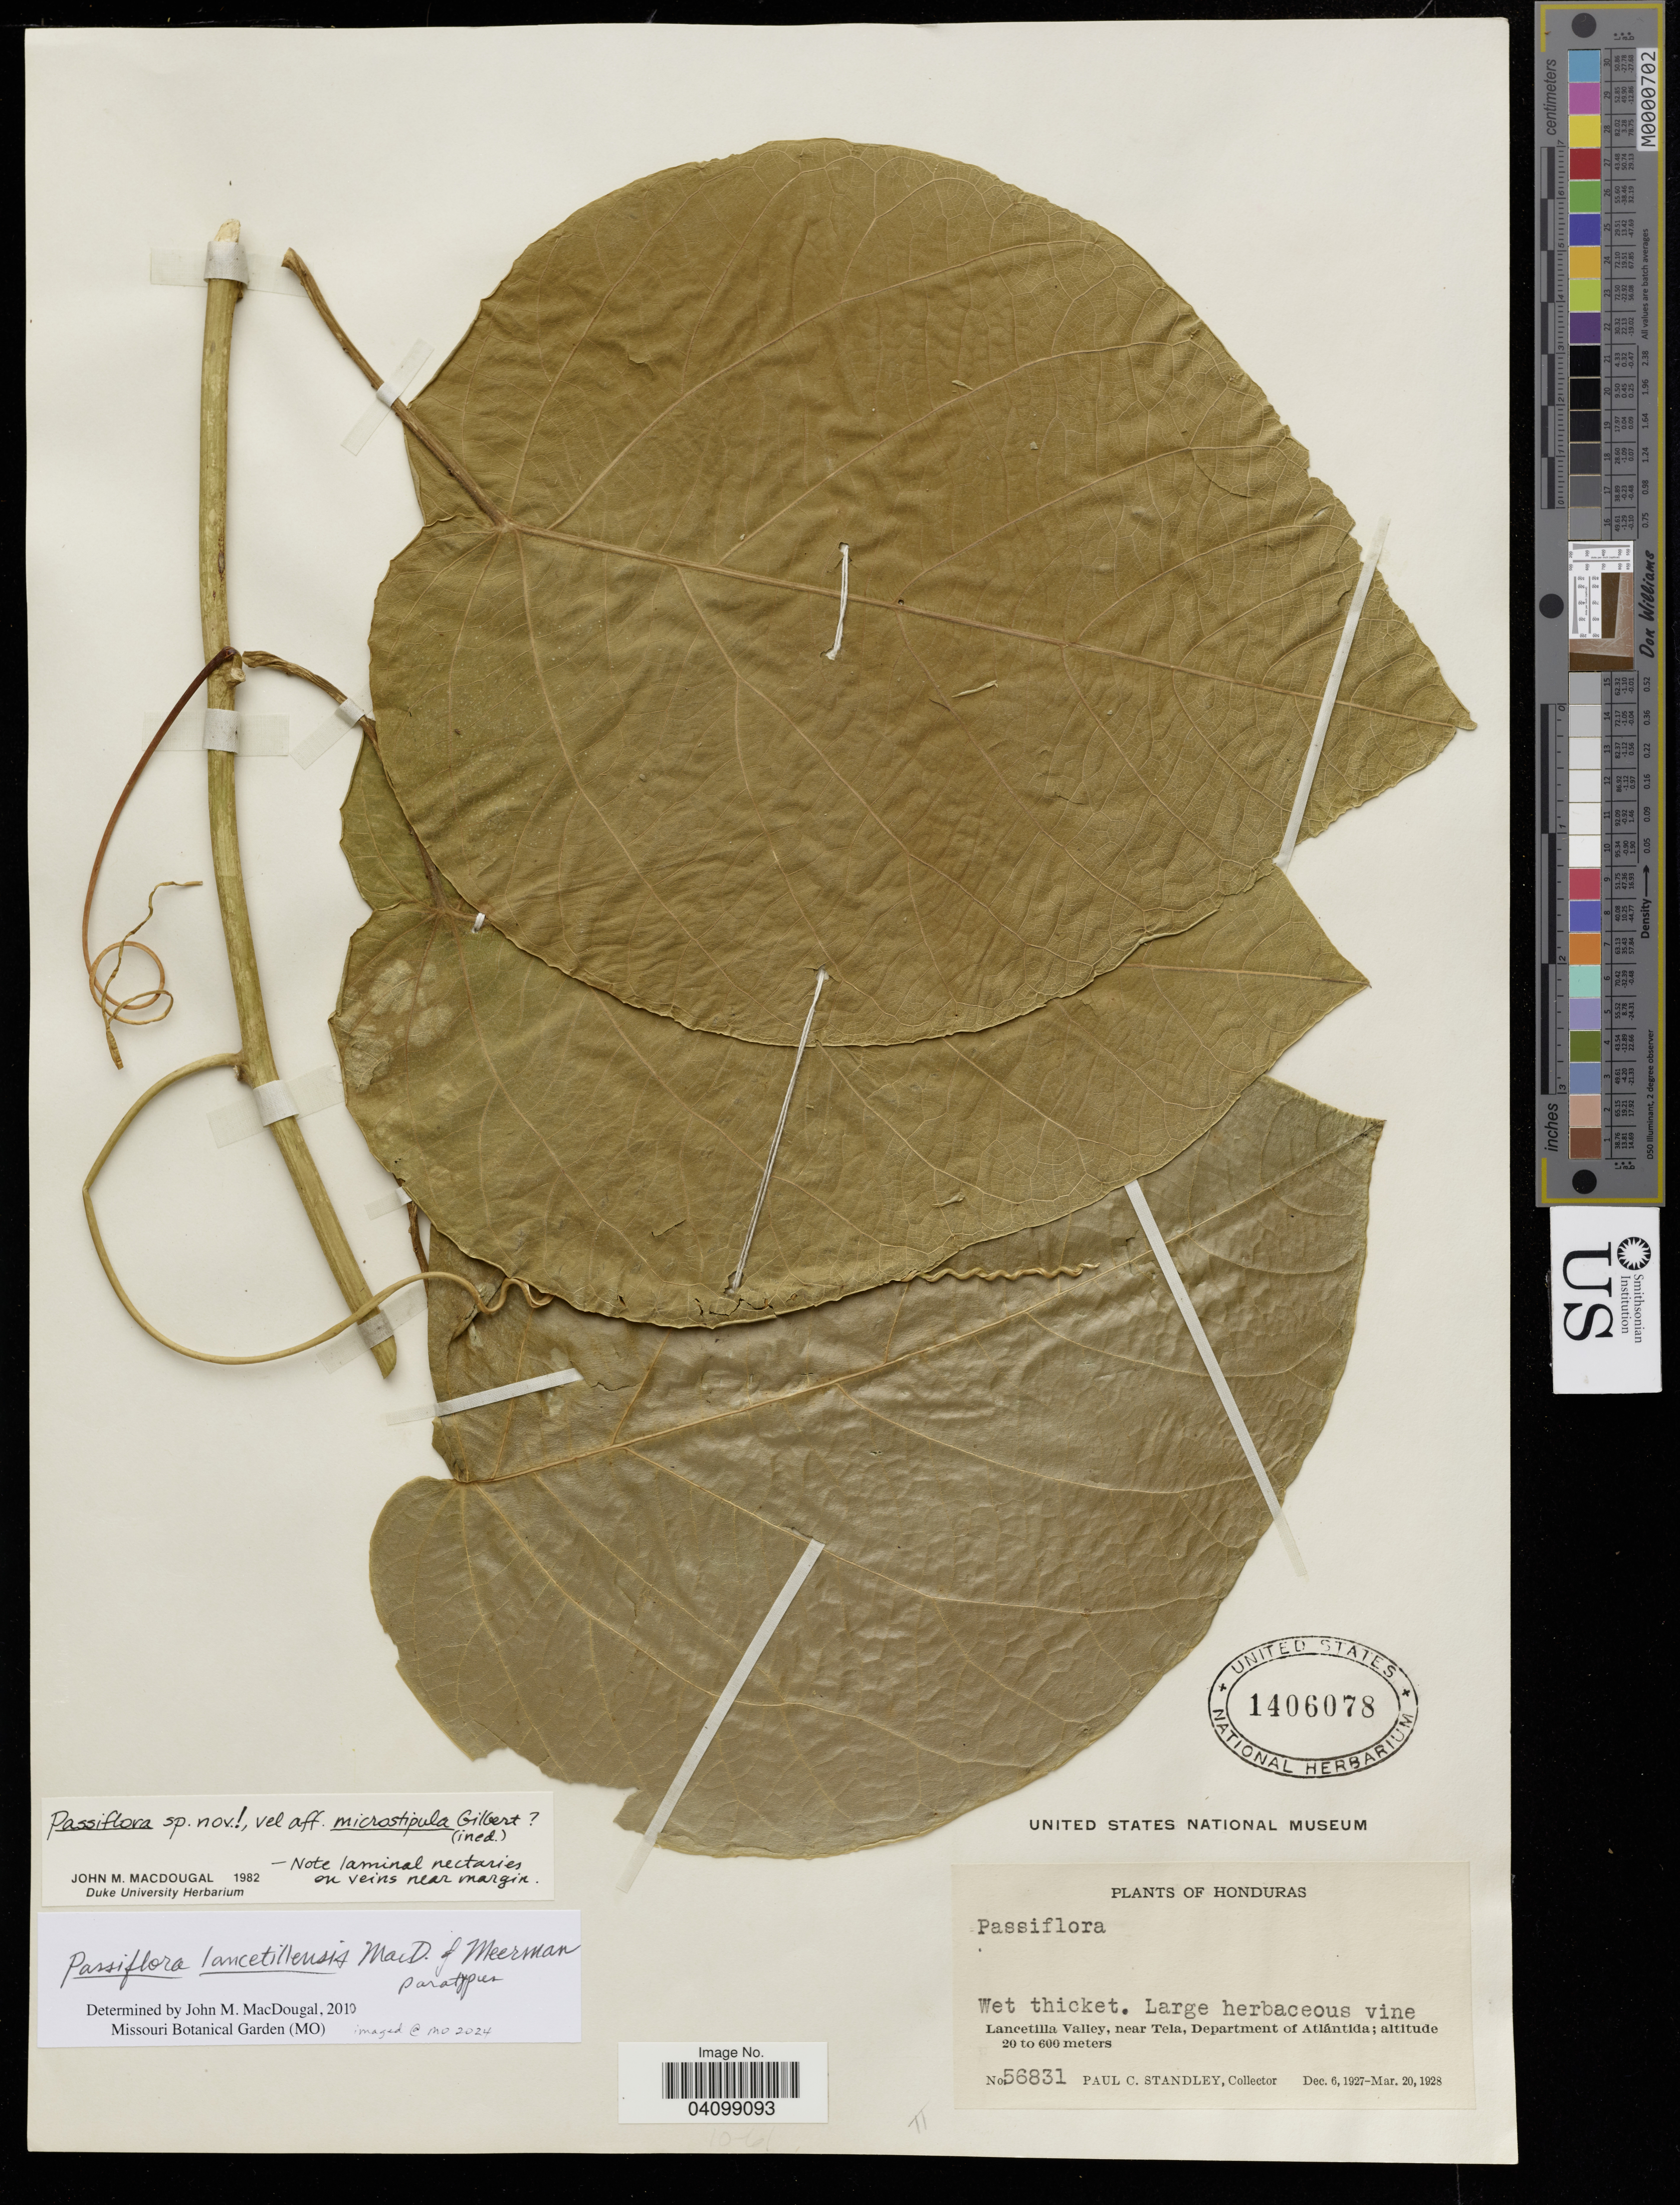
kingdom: Plantae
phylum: Tracheophyta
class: Magnoliopsida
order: Malpighiales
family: Passifloraceae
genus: Passiflora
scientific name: Passiflora sp.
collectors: P. C. Standley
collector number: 56831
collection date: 1927-12-06/1928-03-20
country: Honduras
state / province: Atlantida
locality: Lancetilla Valley, near Tela.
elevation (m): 20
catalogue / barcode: US 1406078